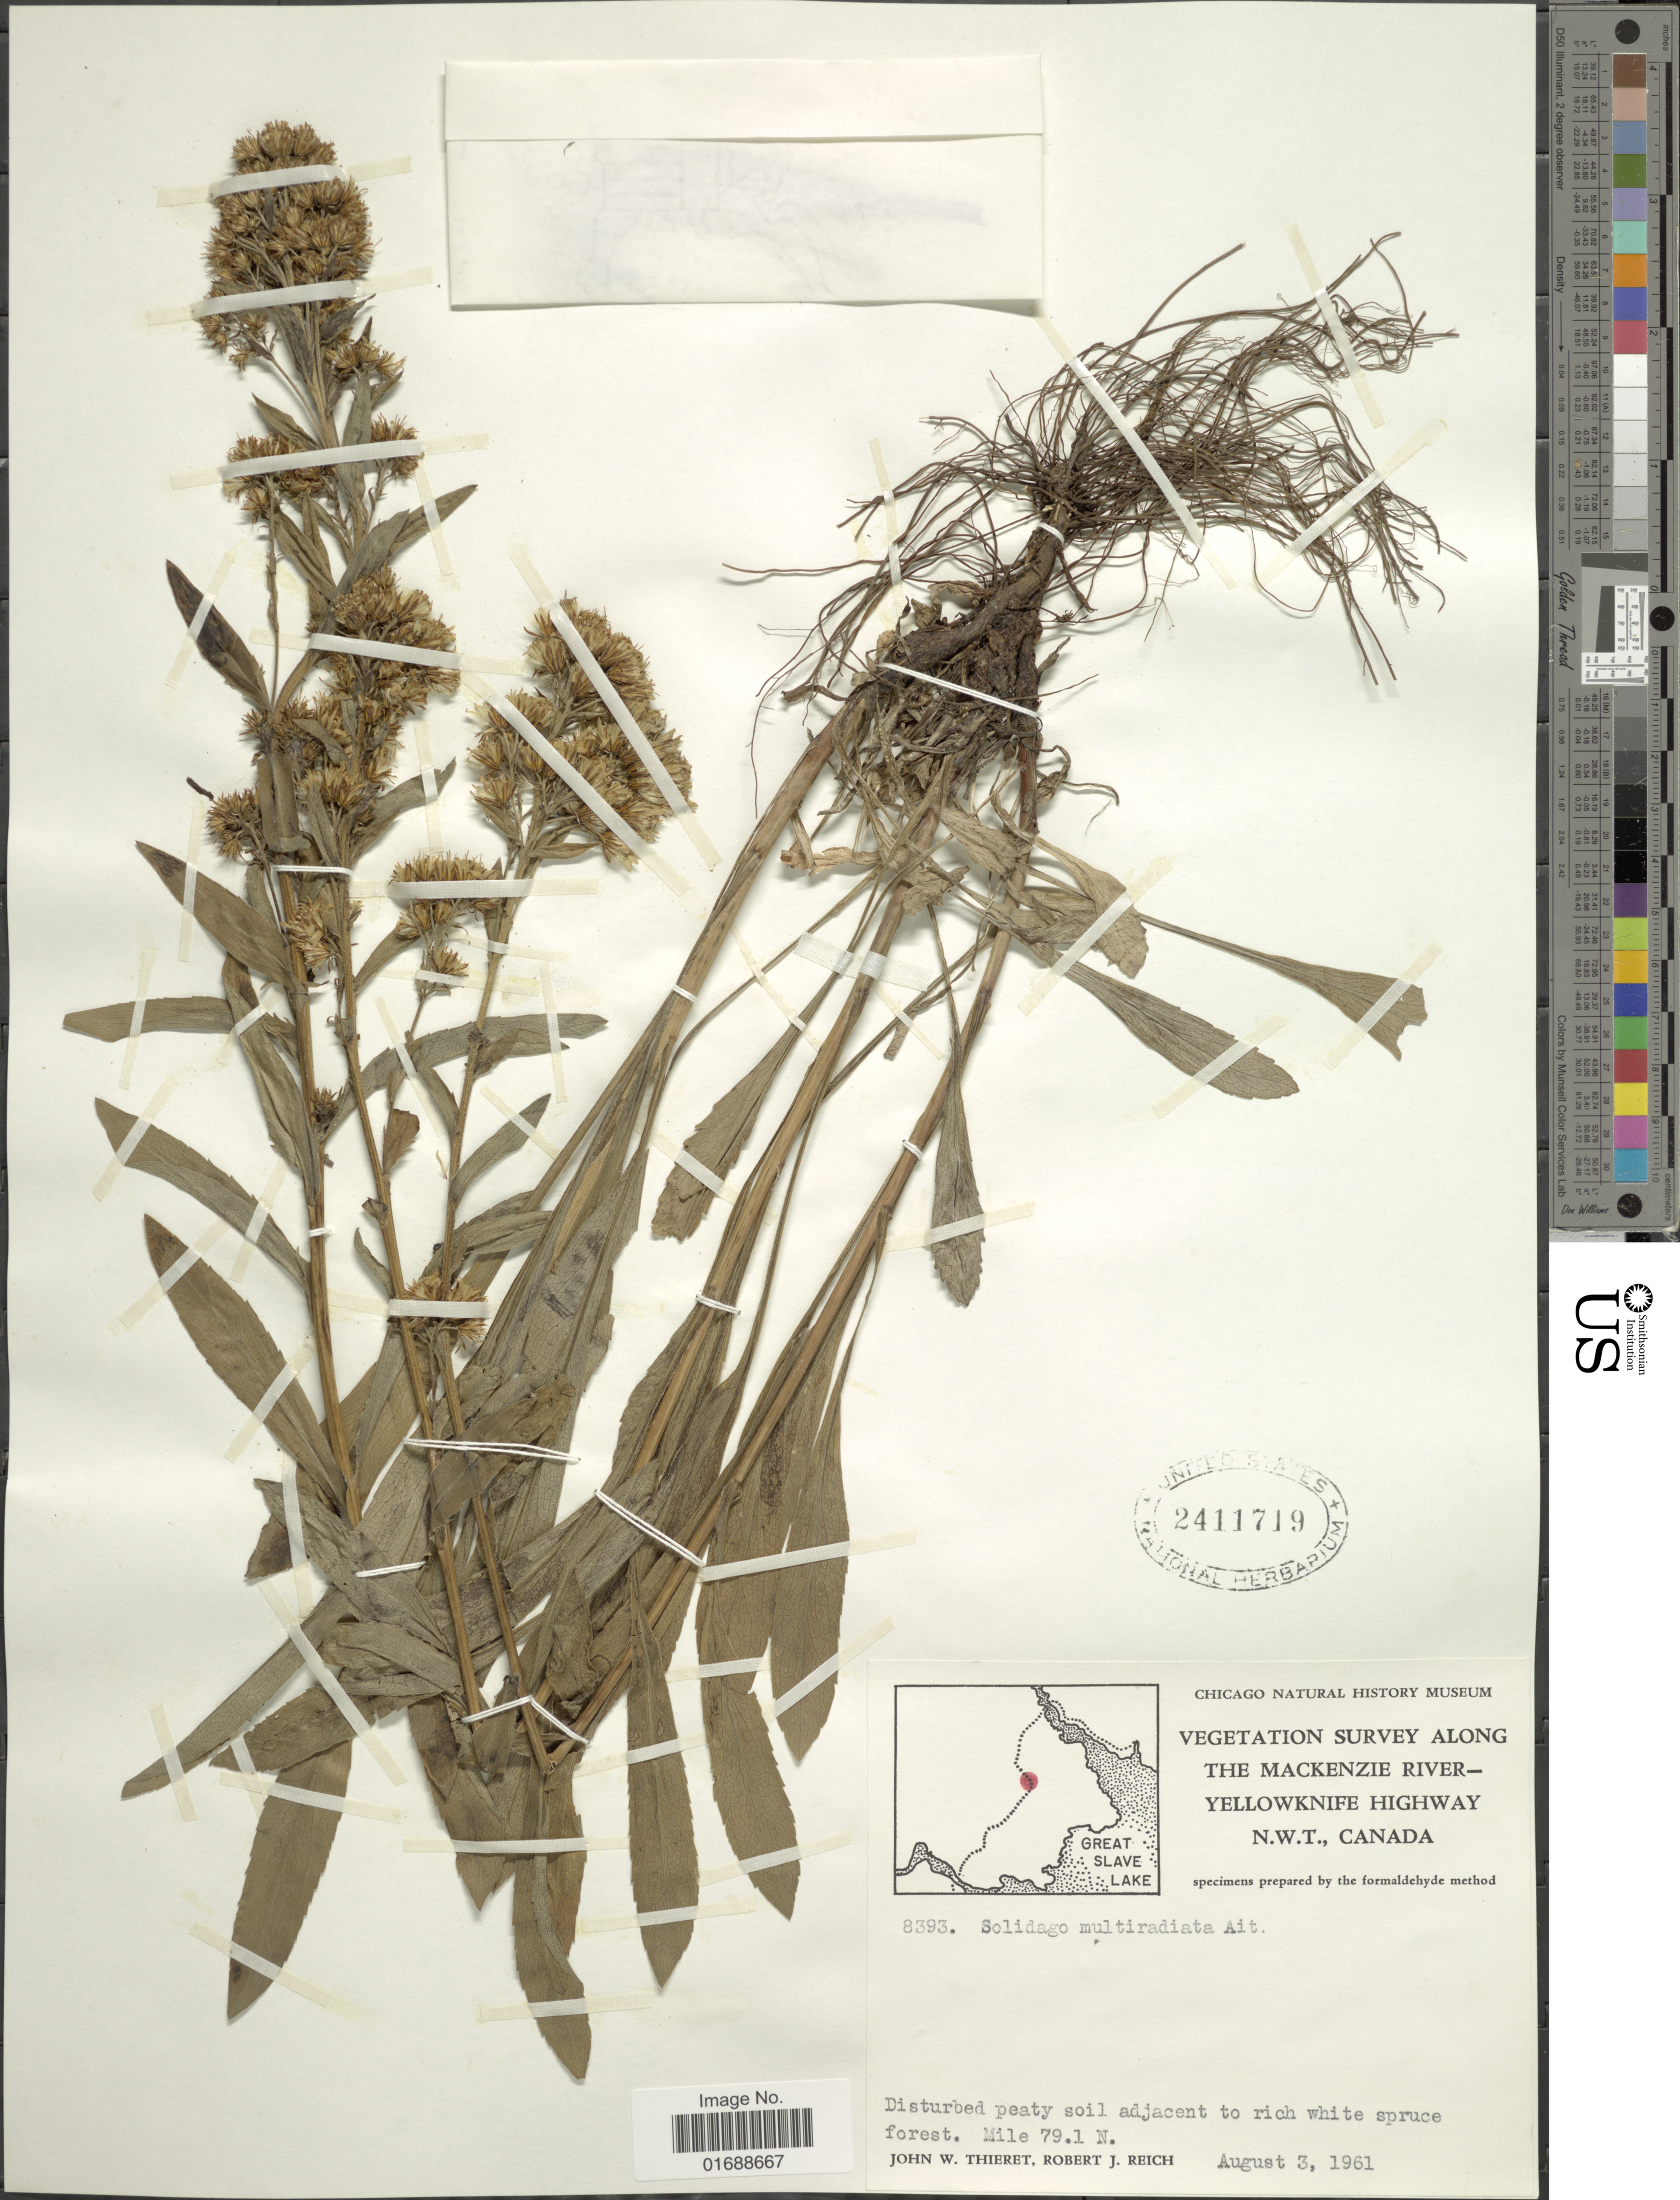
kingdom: Plantae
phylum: Tracheophyta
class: Magnoliopsida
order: Asterales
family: Asteraceae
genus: Solidago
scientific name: Solidago multiradiata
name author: Aiton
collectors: J. W. Thieret & R. Reich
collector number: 8393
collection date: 1961-08-03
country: Canada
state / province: Northwest Territories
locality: The Mackenzie River-Yellowknife Highway N.W.T. Disturbed peaty soil adjacent to rich white spruce forest. Mile 79.1 N.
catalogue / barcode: US 2411719